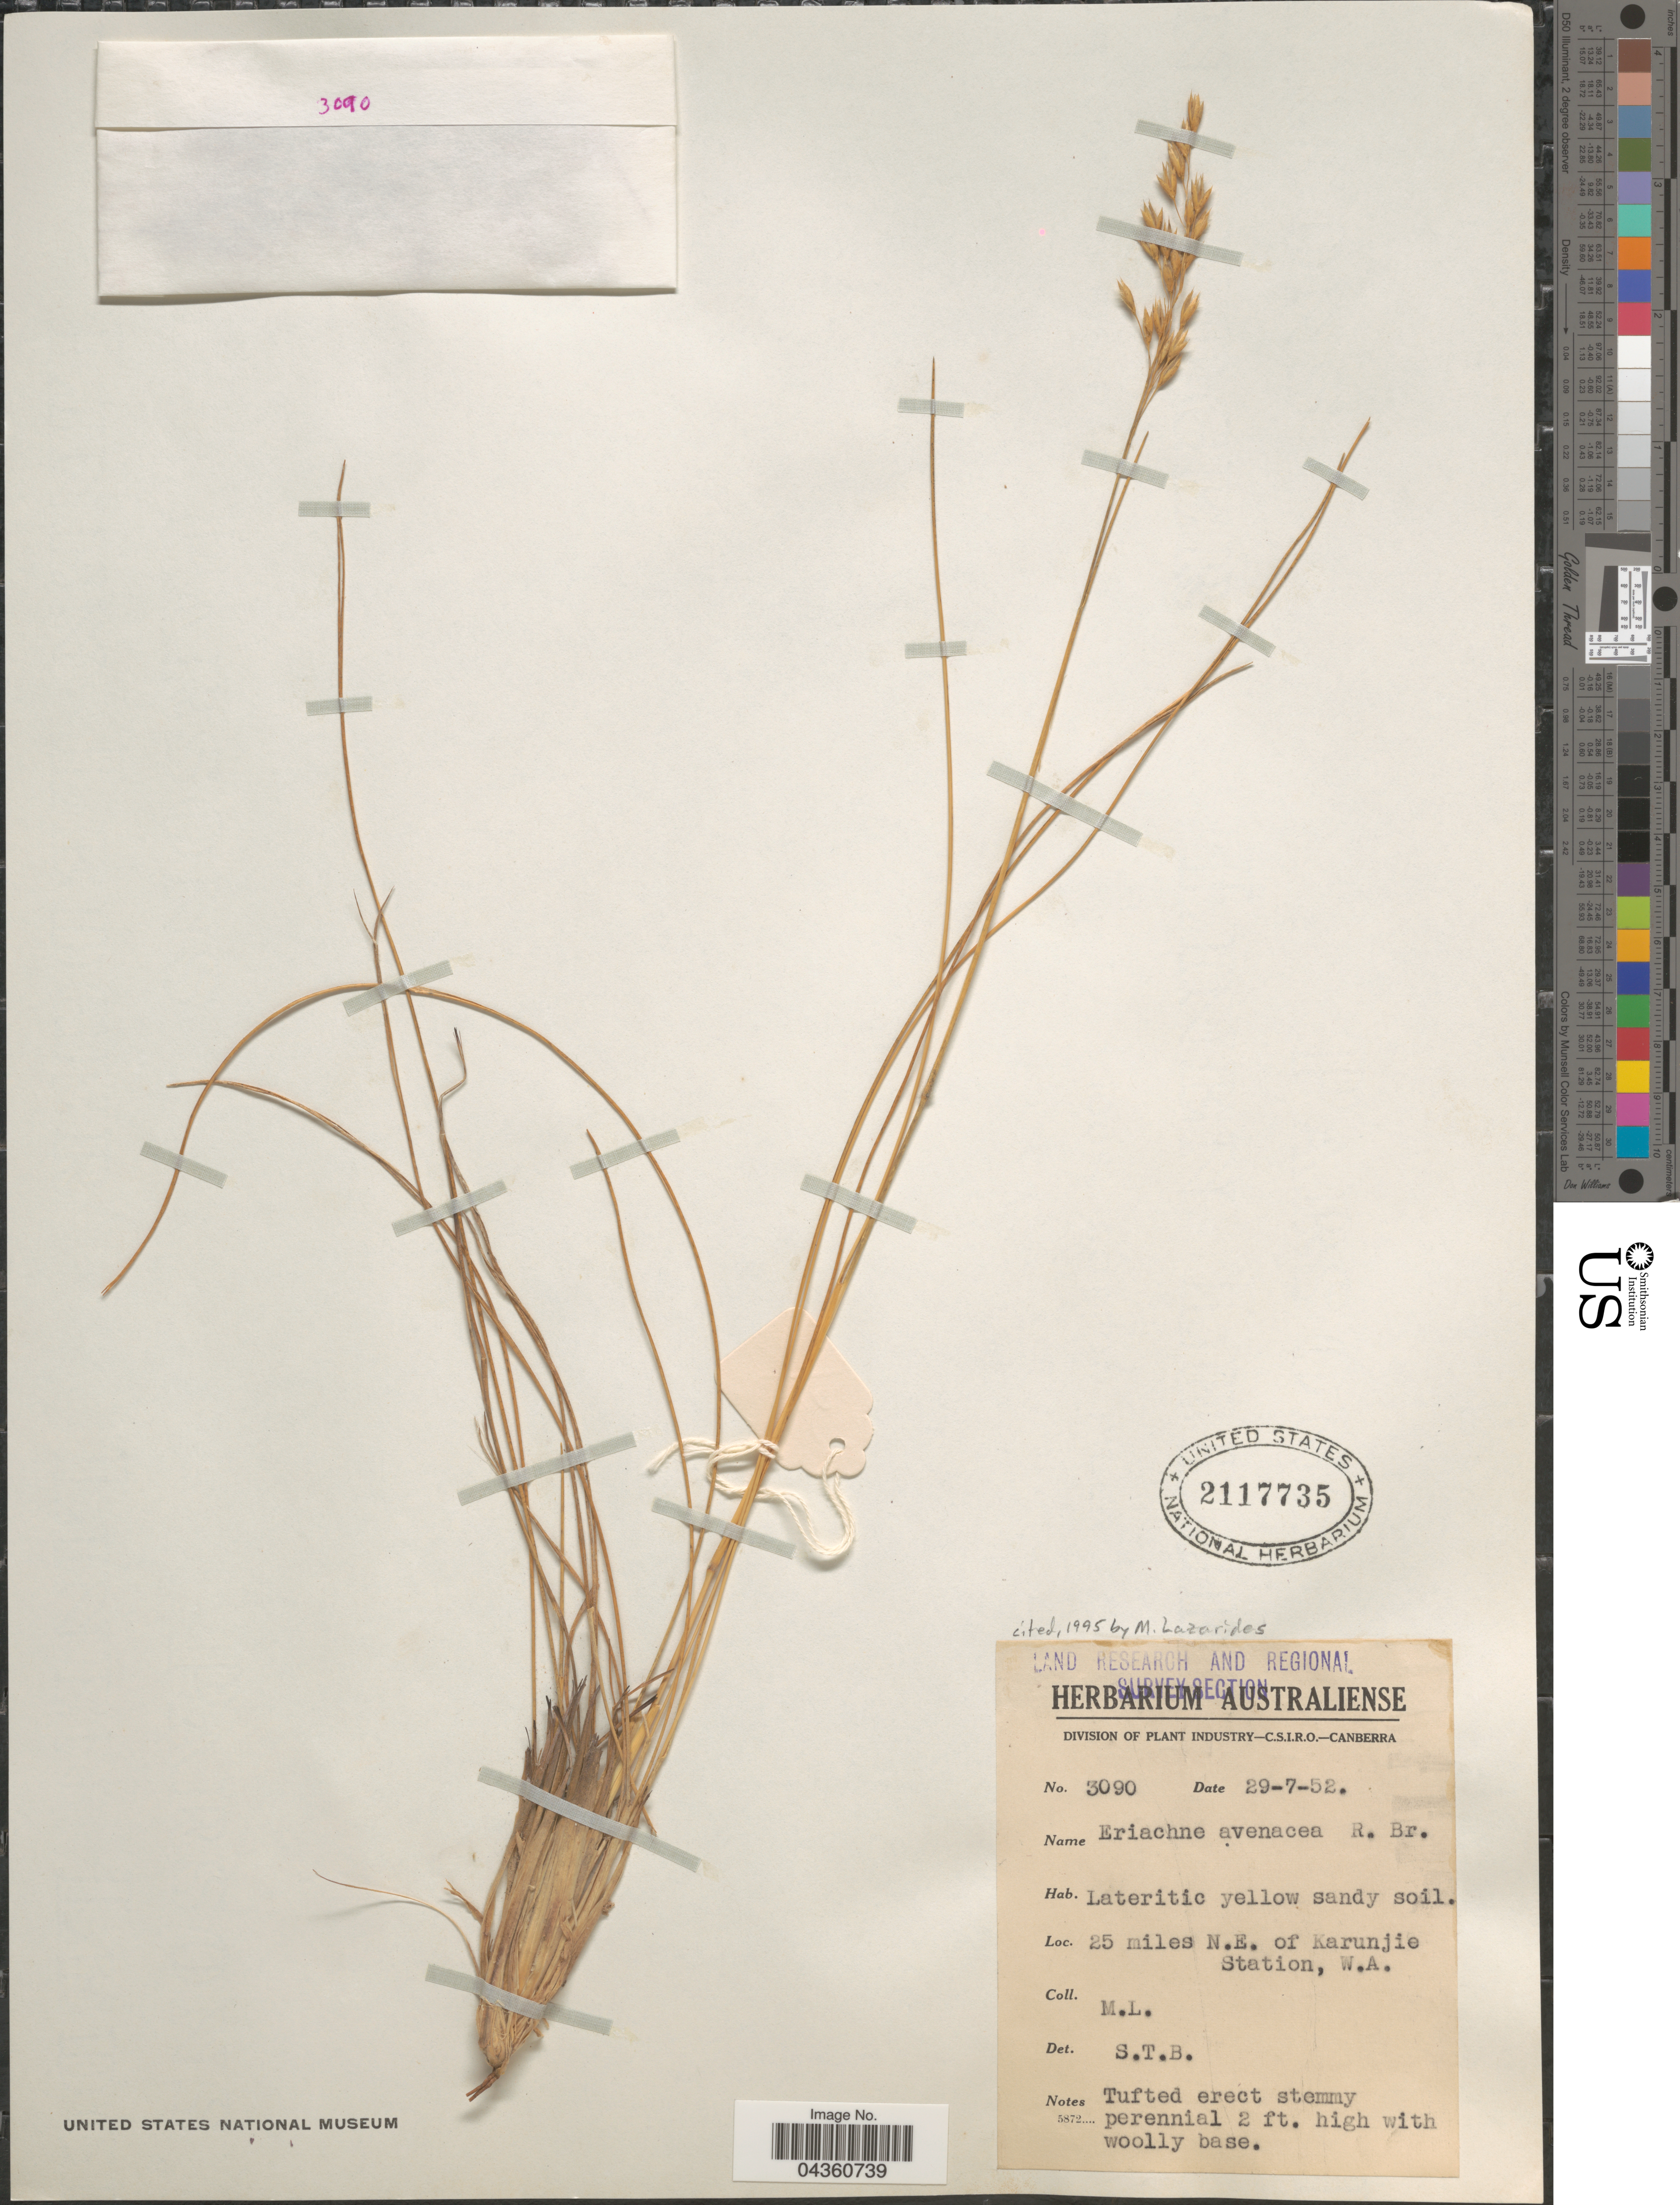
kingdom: Plantae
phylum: Tracheophyta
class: Liliopsida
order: Poales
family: Poaceae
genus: Eriachne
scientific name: Eriachne avenacea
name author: R. Br.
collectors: M. L.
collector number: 3090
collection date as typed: Transcribed d/m/y: 29/7/52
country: Australia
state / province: Western Australia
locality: Land Research and Regional Survey Section. 25 miles N.E. of Karunjie Station.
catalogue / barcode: US 2117735